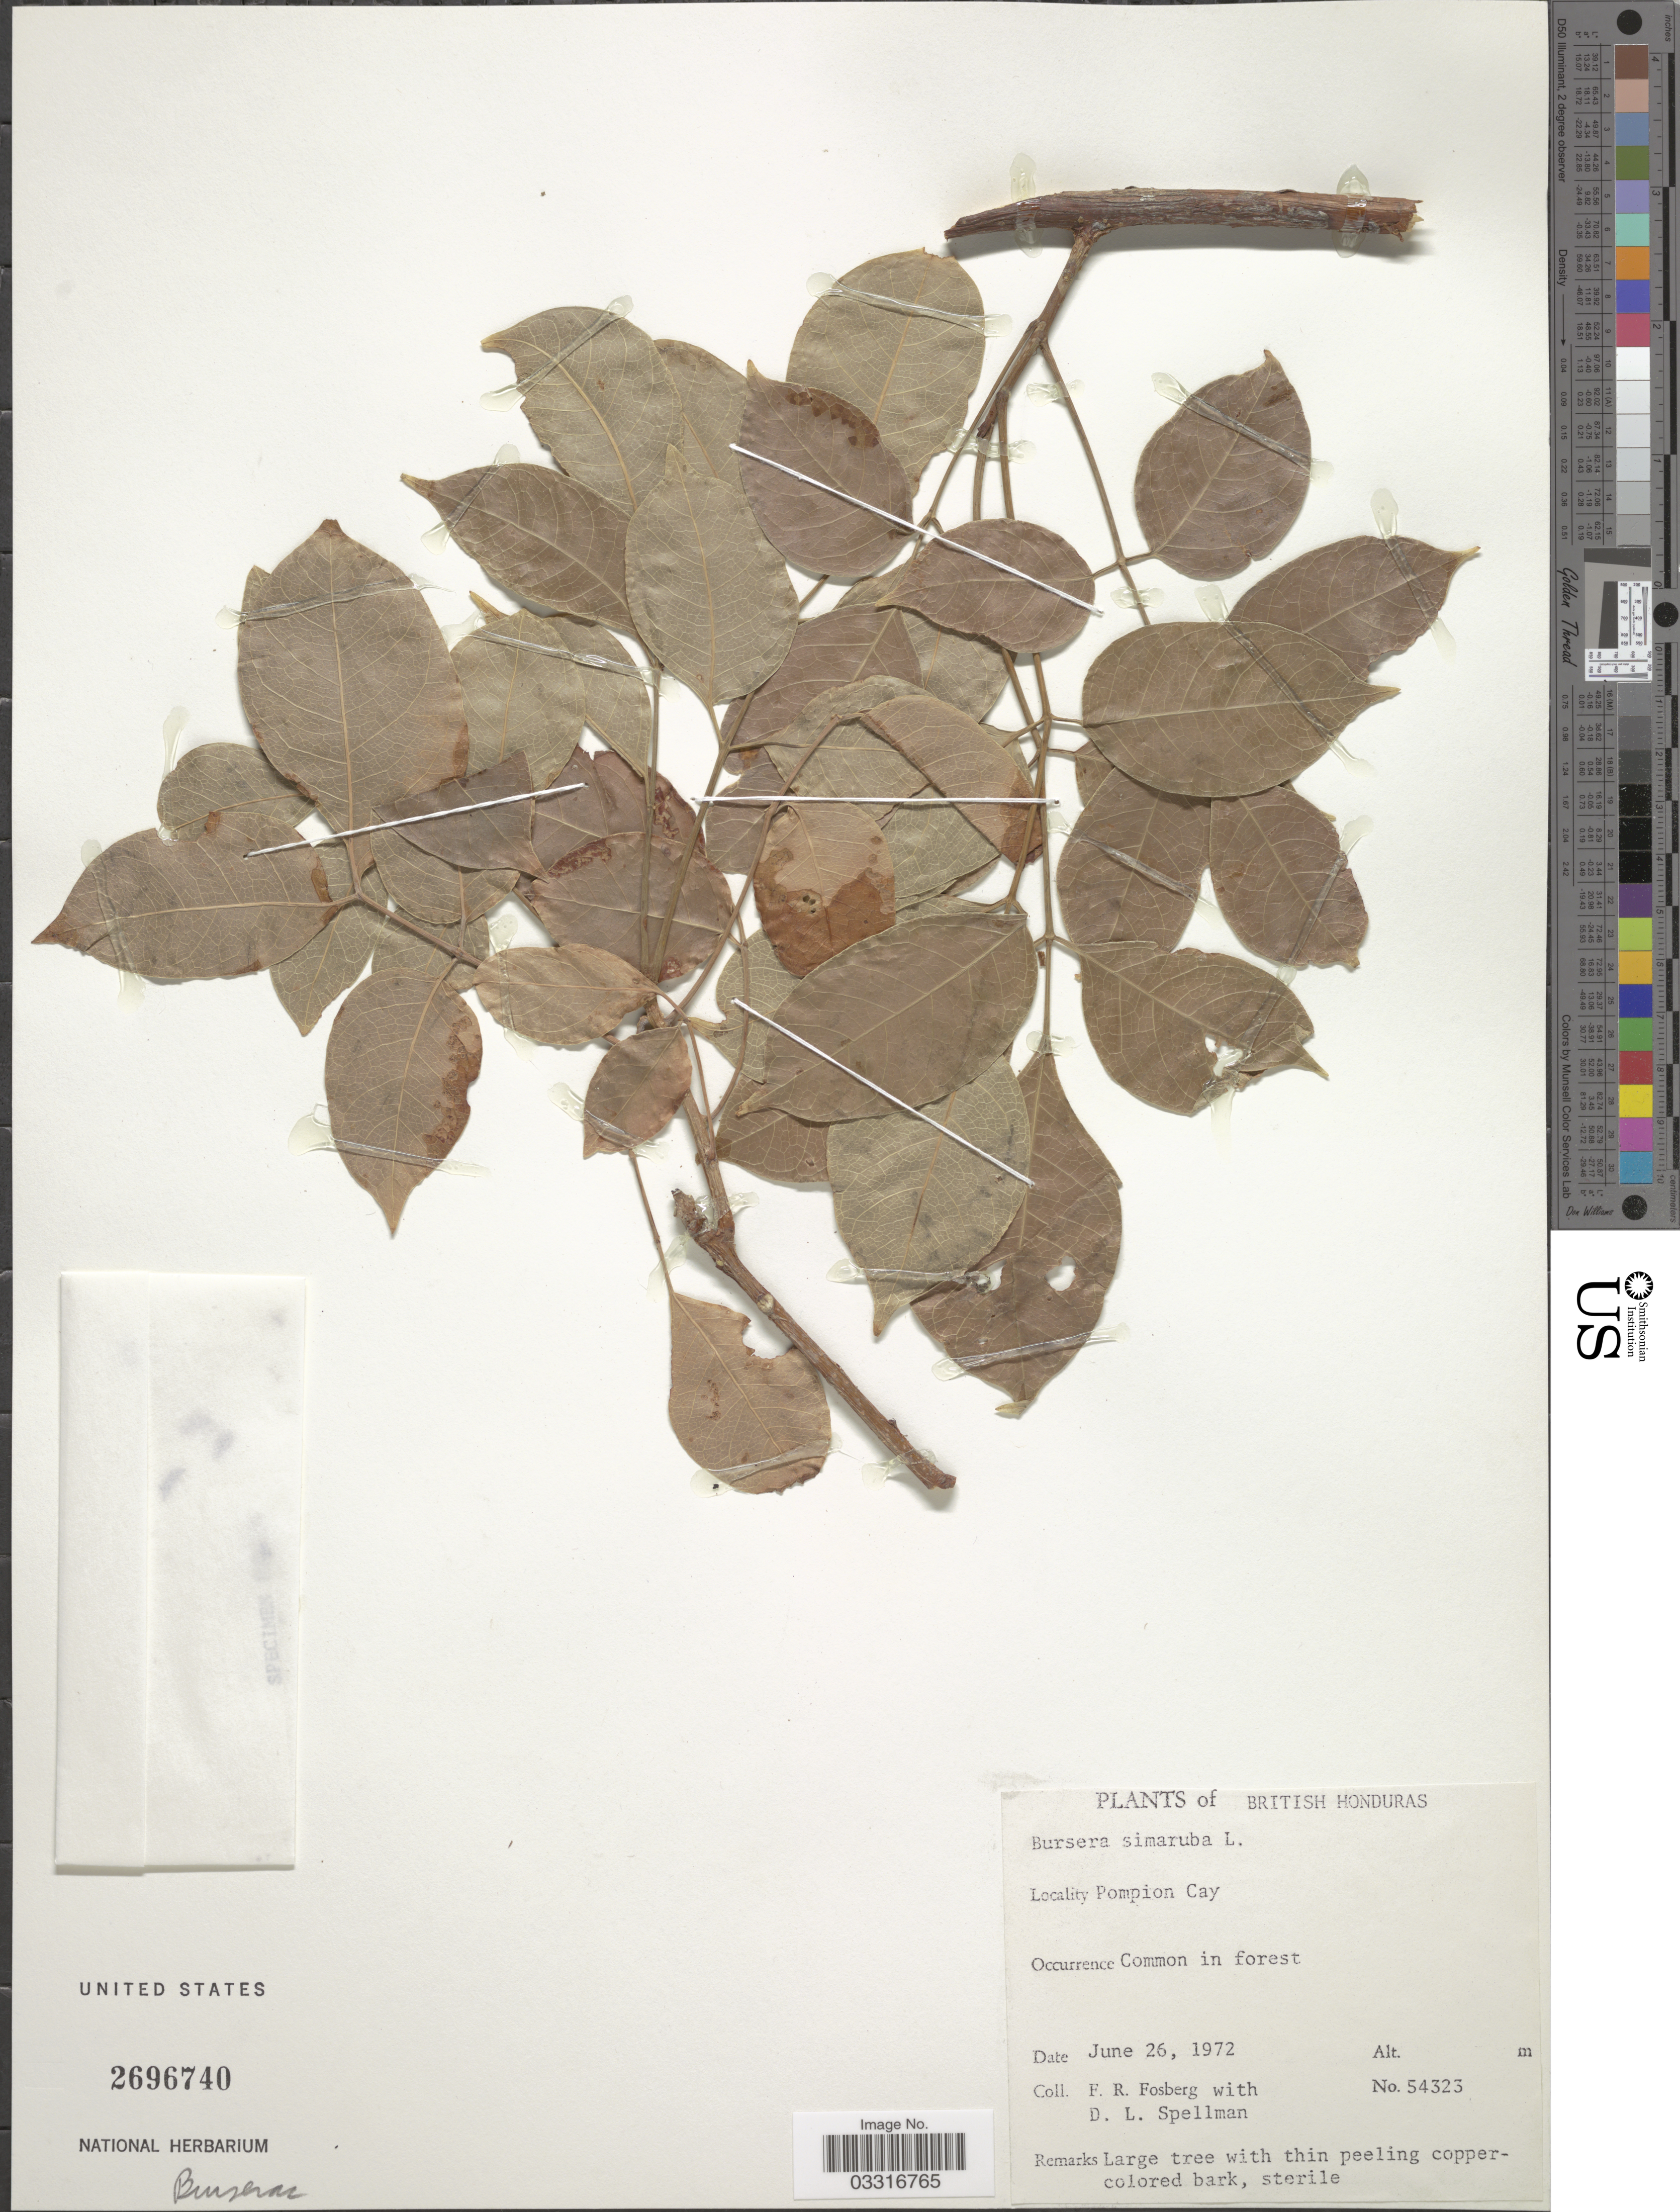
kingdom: Plantae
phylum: Tracheophyta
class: Magnoliopsida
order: Sapindales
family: Burseraceae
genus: Bursera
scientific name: Bursera simaruba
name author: (L.) Sarg.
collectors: F. R. Fosberg & D. L. Spellman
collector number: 54323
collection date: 1972-06-26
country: Belize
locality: British Honduras, Pompion Cay.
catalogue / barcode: US 2696740